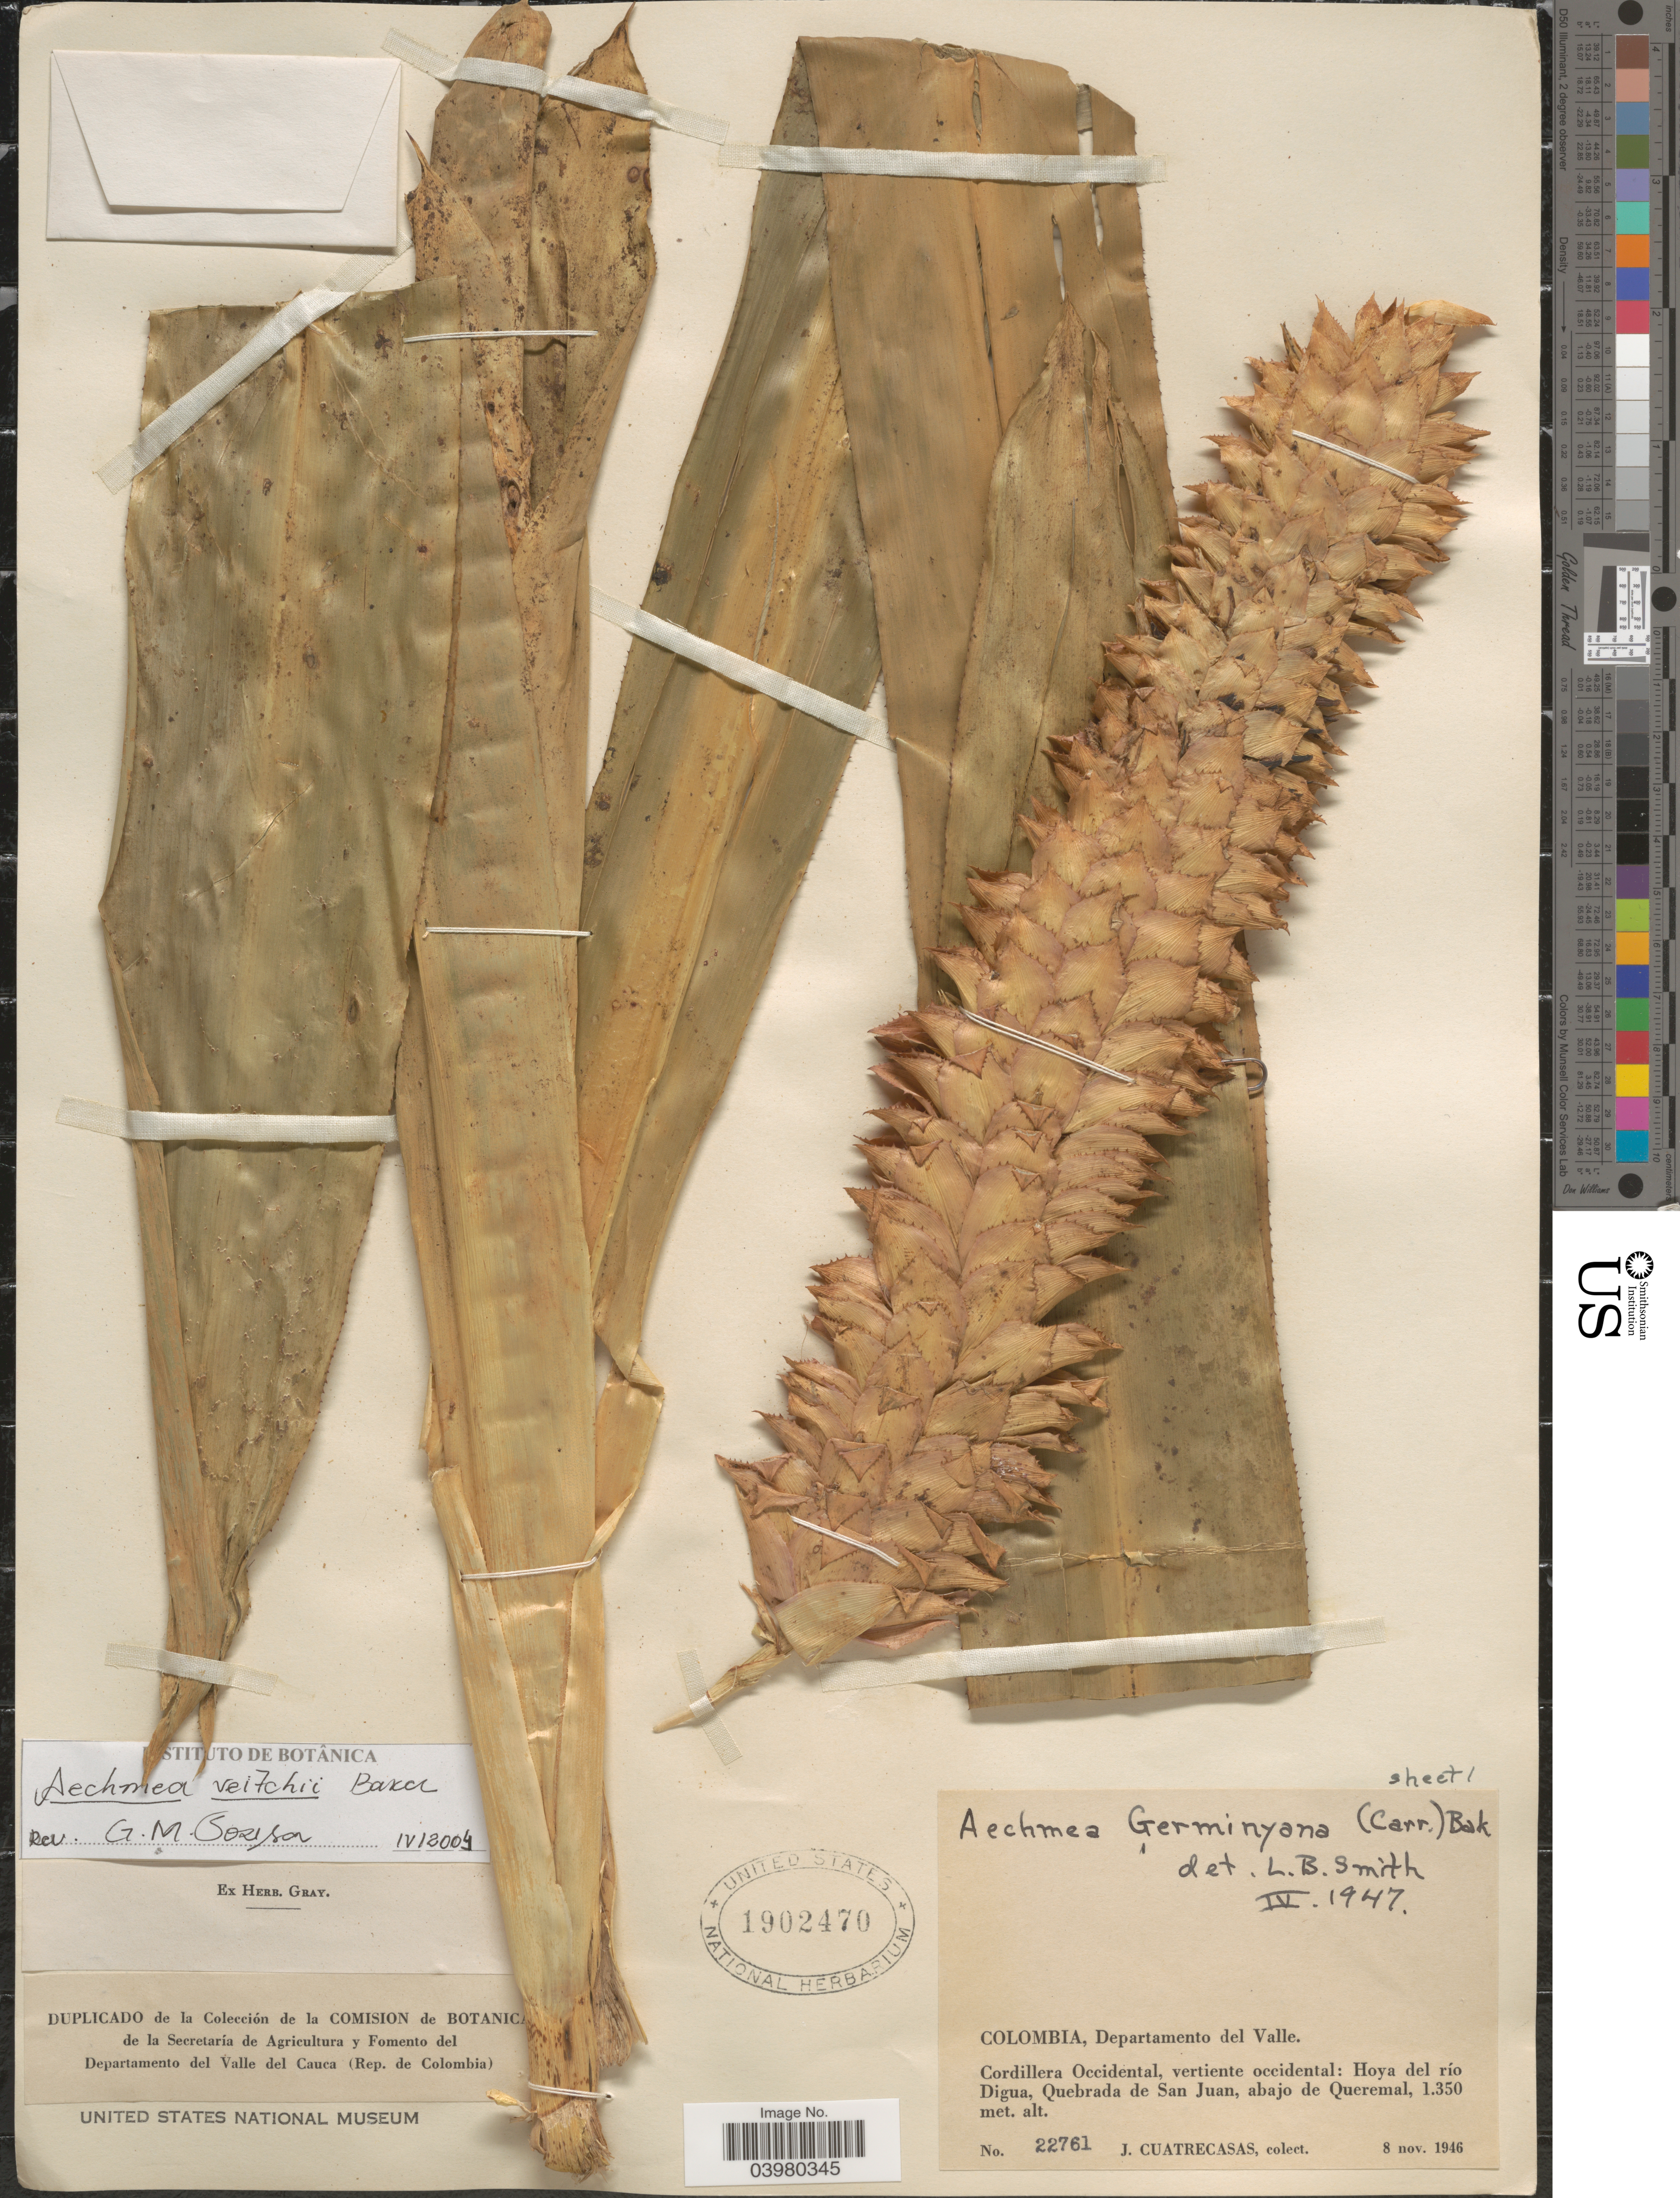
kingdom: Plantae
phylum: Tracheophyta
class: Liliopsida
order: Poales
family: Bromeliaceae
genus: Aechmea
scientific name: Aechmea veitchii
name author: Baker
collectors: J. Cuatrecasas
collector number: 22761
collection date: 1946-11-08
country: Colombia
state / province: Valle del Cauca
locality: Departamento del Valle. Cordillera Occidental, vertiente occidental: Hoya del río Digua, Quebrada de San Juan, abajo de Queremal.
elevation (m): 1350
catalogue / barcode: US 1902470